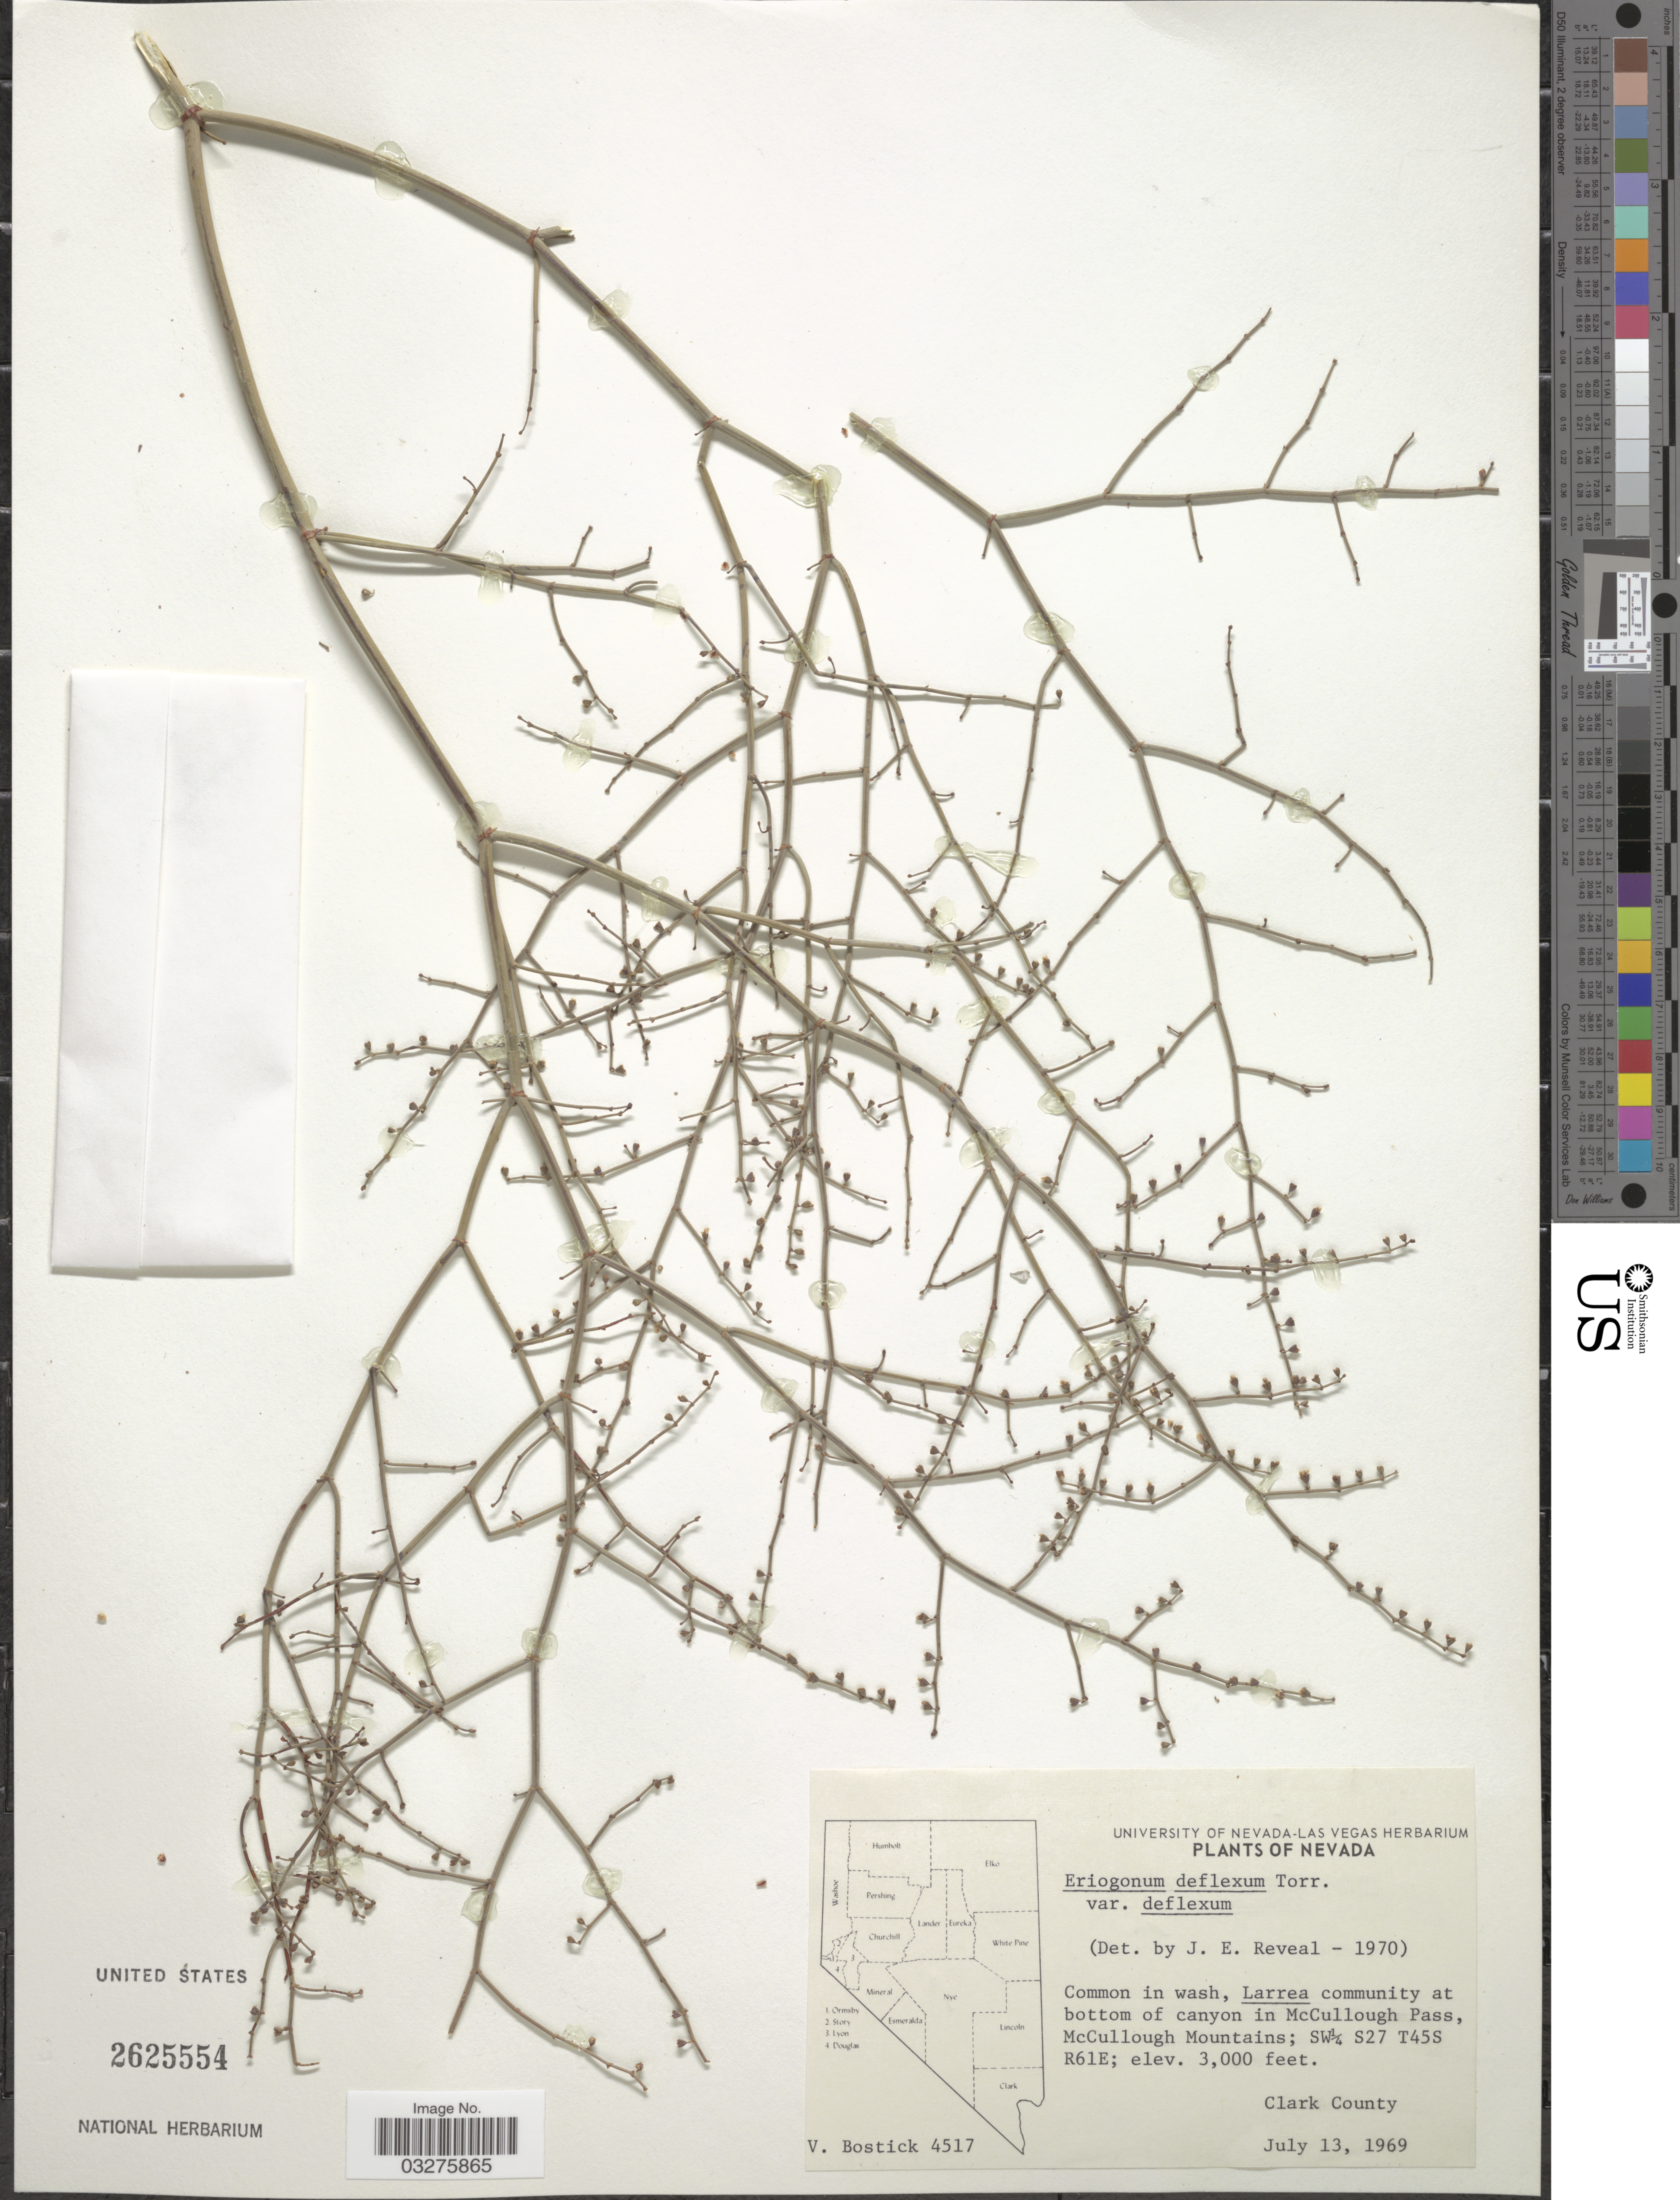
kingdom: Plantae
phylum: Tracheophyta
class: Magnoliopsida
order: Caryophyllales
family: Polygonaceae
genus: Eriogonum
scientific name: Eriogonum deflexum var. deflexum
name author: Torr. in Ives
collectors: V. Bostick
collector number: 4517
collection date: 1969-07-13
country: United States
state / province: Nevada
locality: At bottom of canyon in McCullough Pass, McCullough Mountains; SW¼ S27 T45S R61E. Clark County.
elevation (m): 914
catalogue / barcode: US 2625554